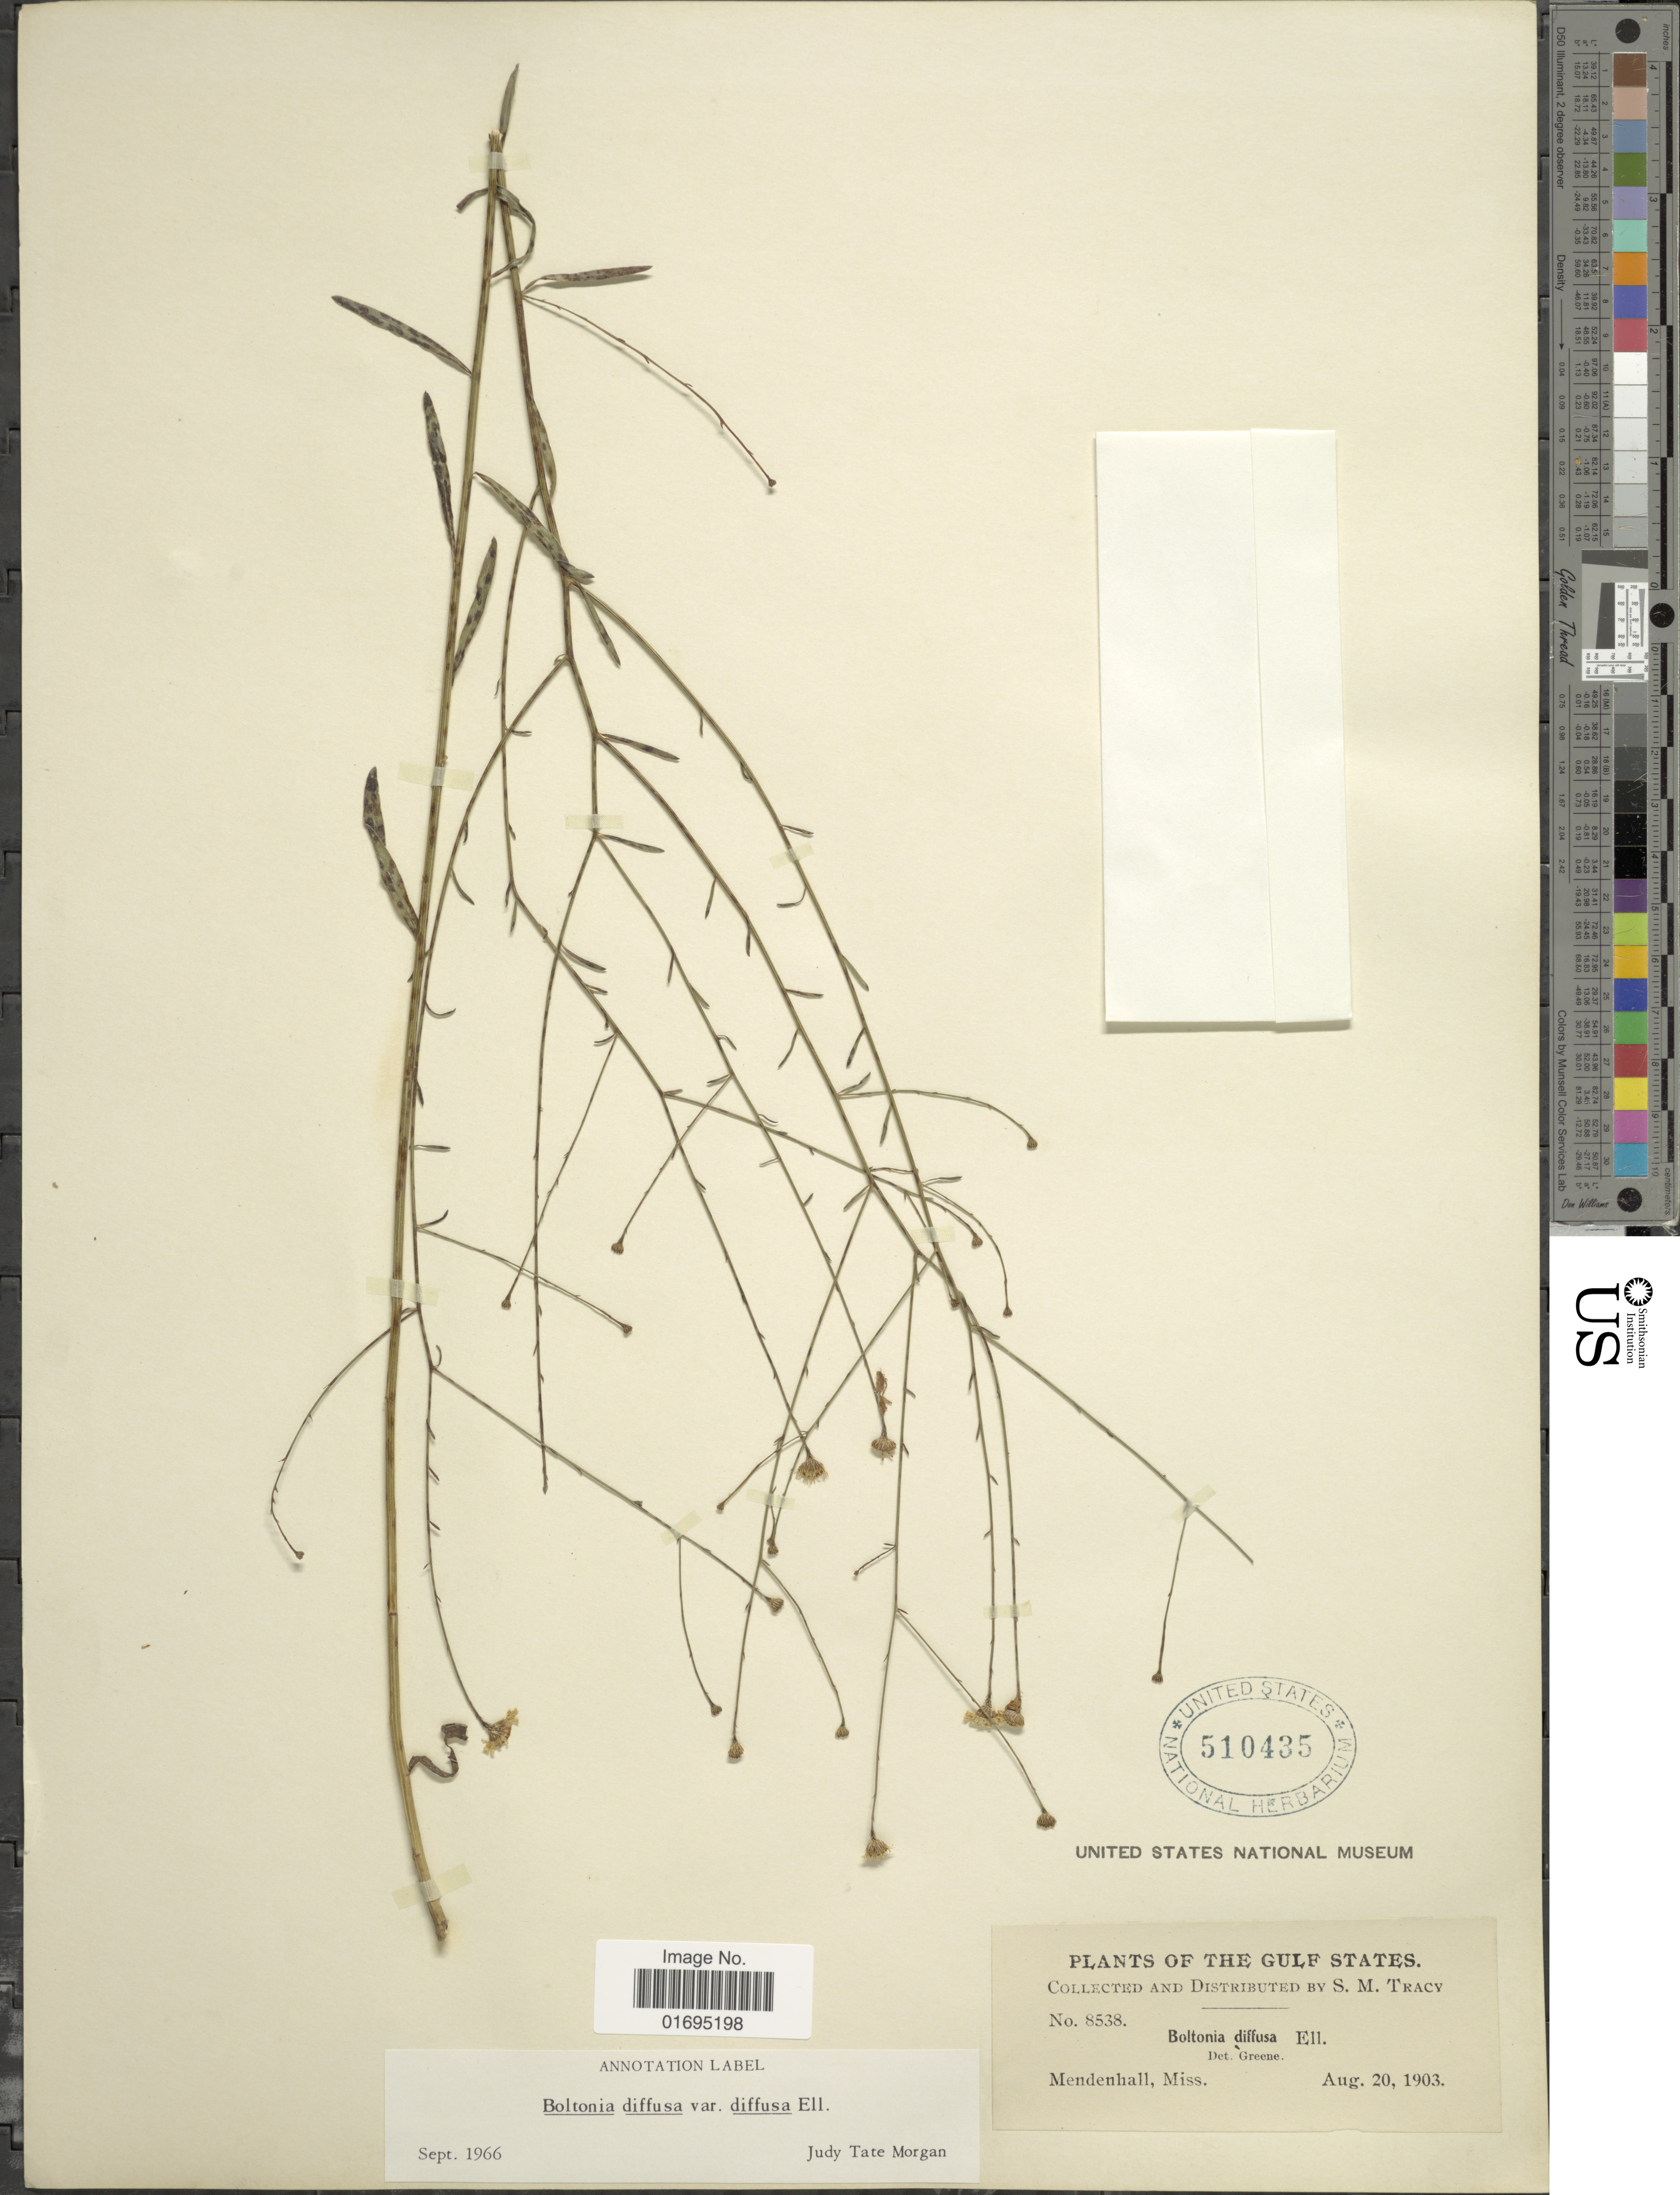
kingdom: Plantae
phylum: Tracheophyta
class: Magnoliopsida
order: Asterales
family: Asteraceae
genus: Boltonia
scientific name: Boltonia diffusa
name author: Elliott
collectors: S. Stracy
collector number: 3538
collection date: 1903-08-20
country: United States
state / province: Mississippi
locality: Gulf states, Mendenhall, Miss.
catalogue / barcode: US 510435